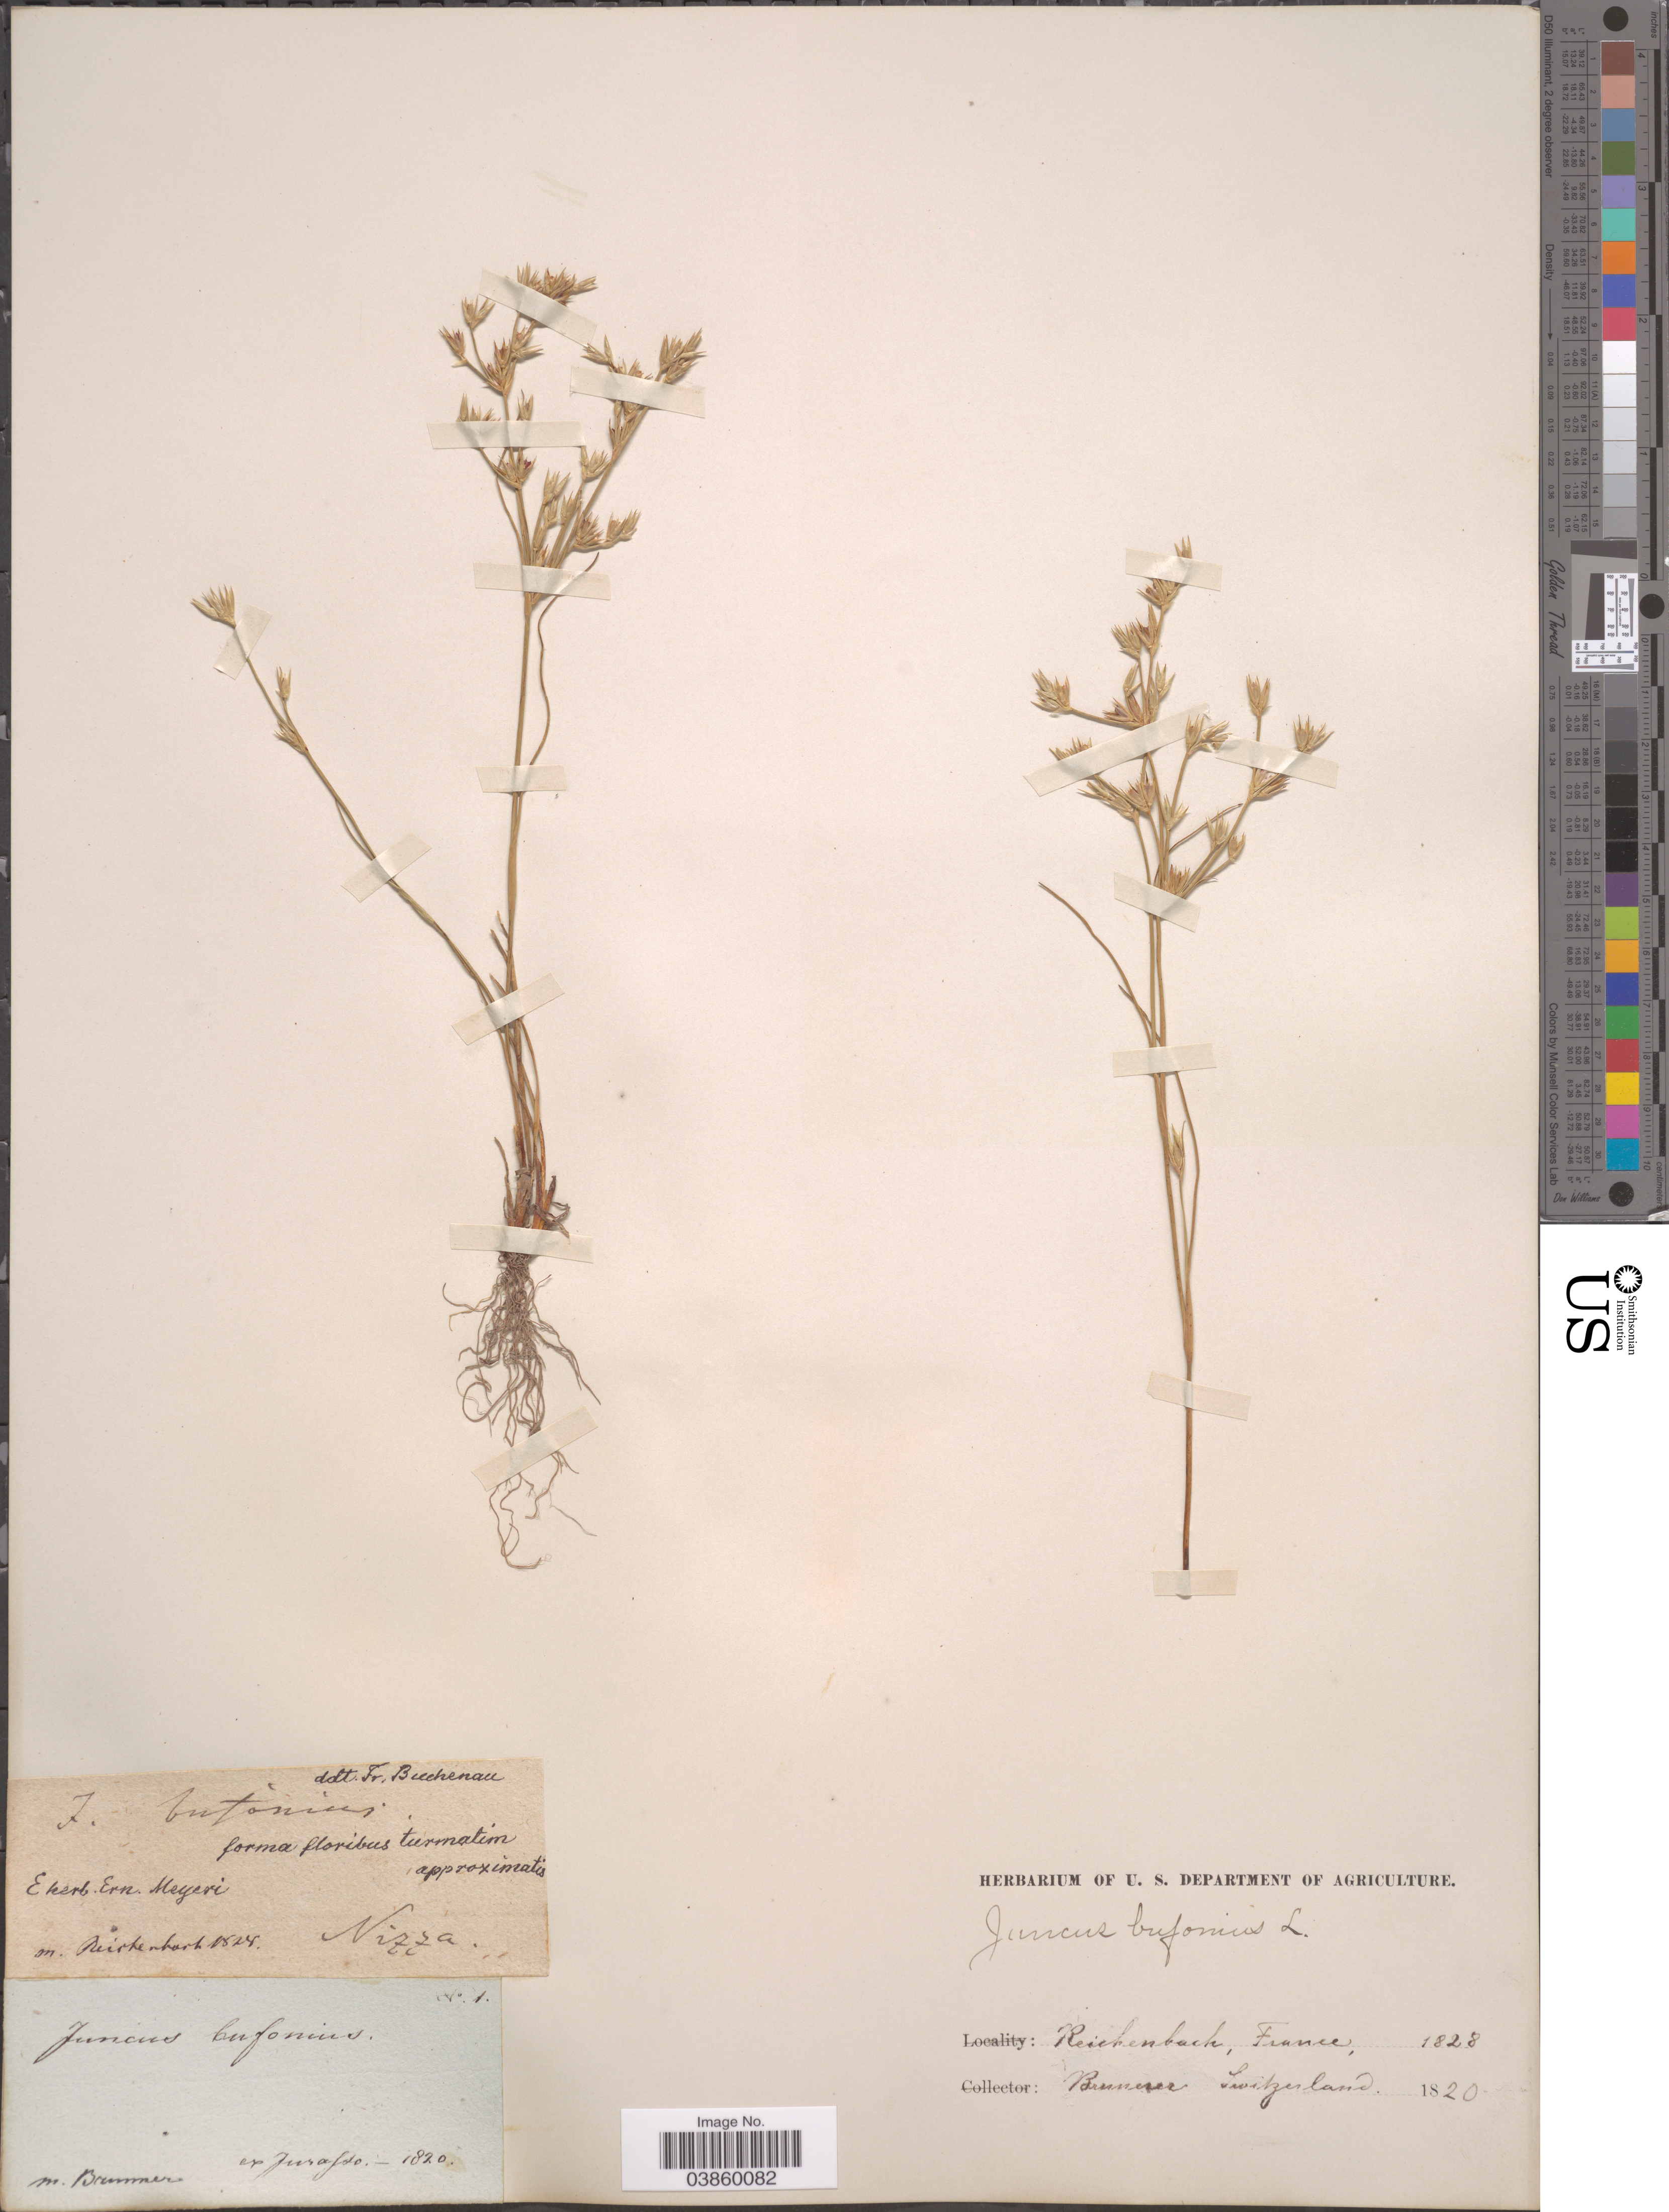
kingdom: Plantae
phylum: Tracheophyta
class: Liliopsida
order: Poales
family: Juncaceae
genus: Juncus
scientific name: Juncus bufonius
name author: L.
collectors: Brunner, --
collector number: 1*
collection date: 1820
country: France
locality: Reichenbach.